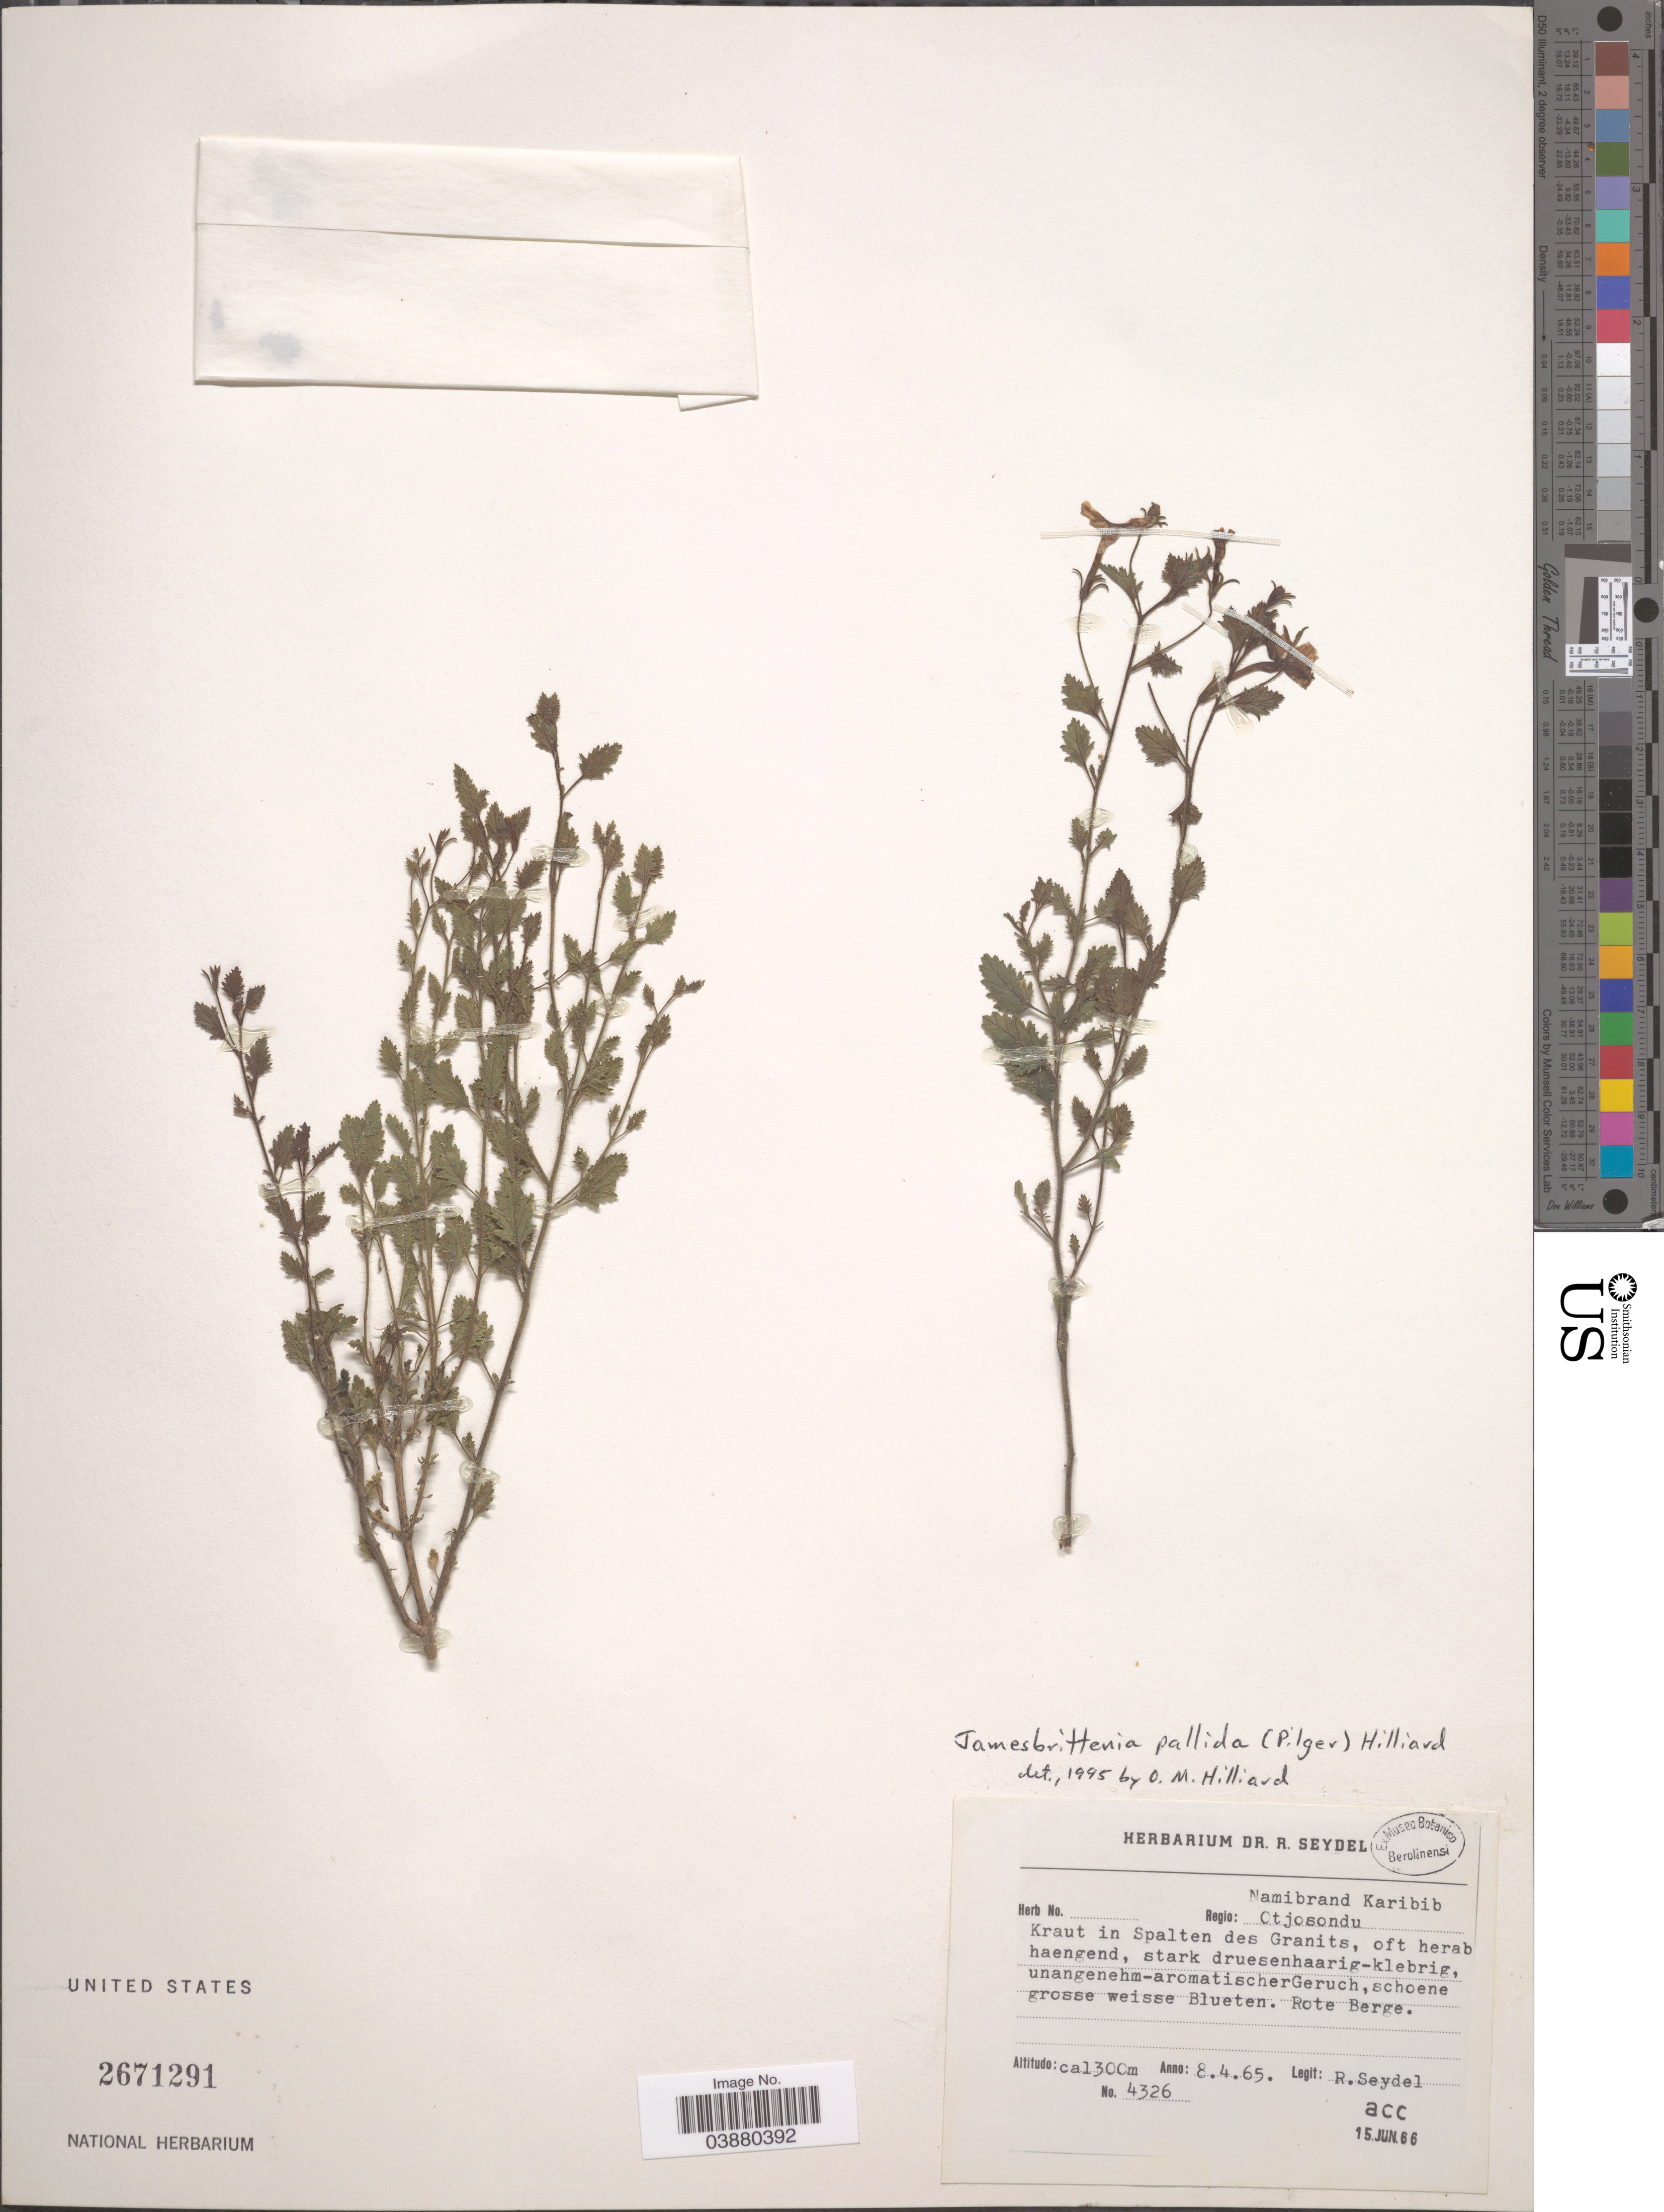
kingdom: Plantae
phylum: Tracheophyta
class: Magnoliopsida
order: Lamiales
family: Scrophulariaceae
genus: Jamesbrittenia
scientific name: Jamesbrittenia pallida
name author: (Pilg.) Hilliard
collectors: R. Seydel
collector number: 4326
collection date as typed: Transcribed d/m/y: 8/4/65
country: Namibia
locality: Namibrand Karibib. Regio: Otjosondu.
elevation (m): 1300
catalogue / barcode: US 2671291